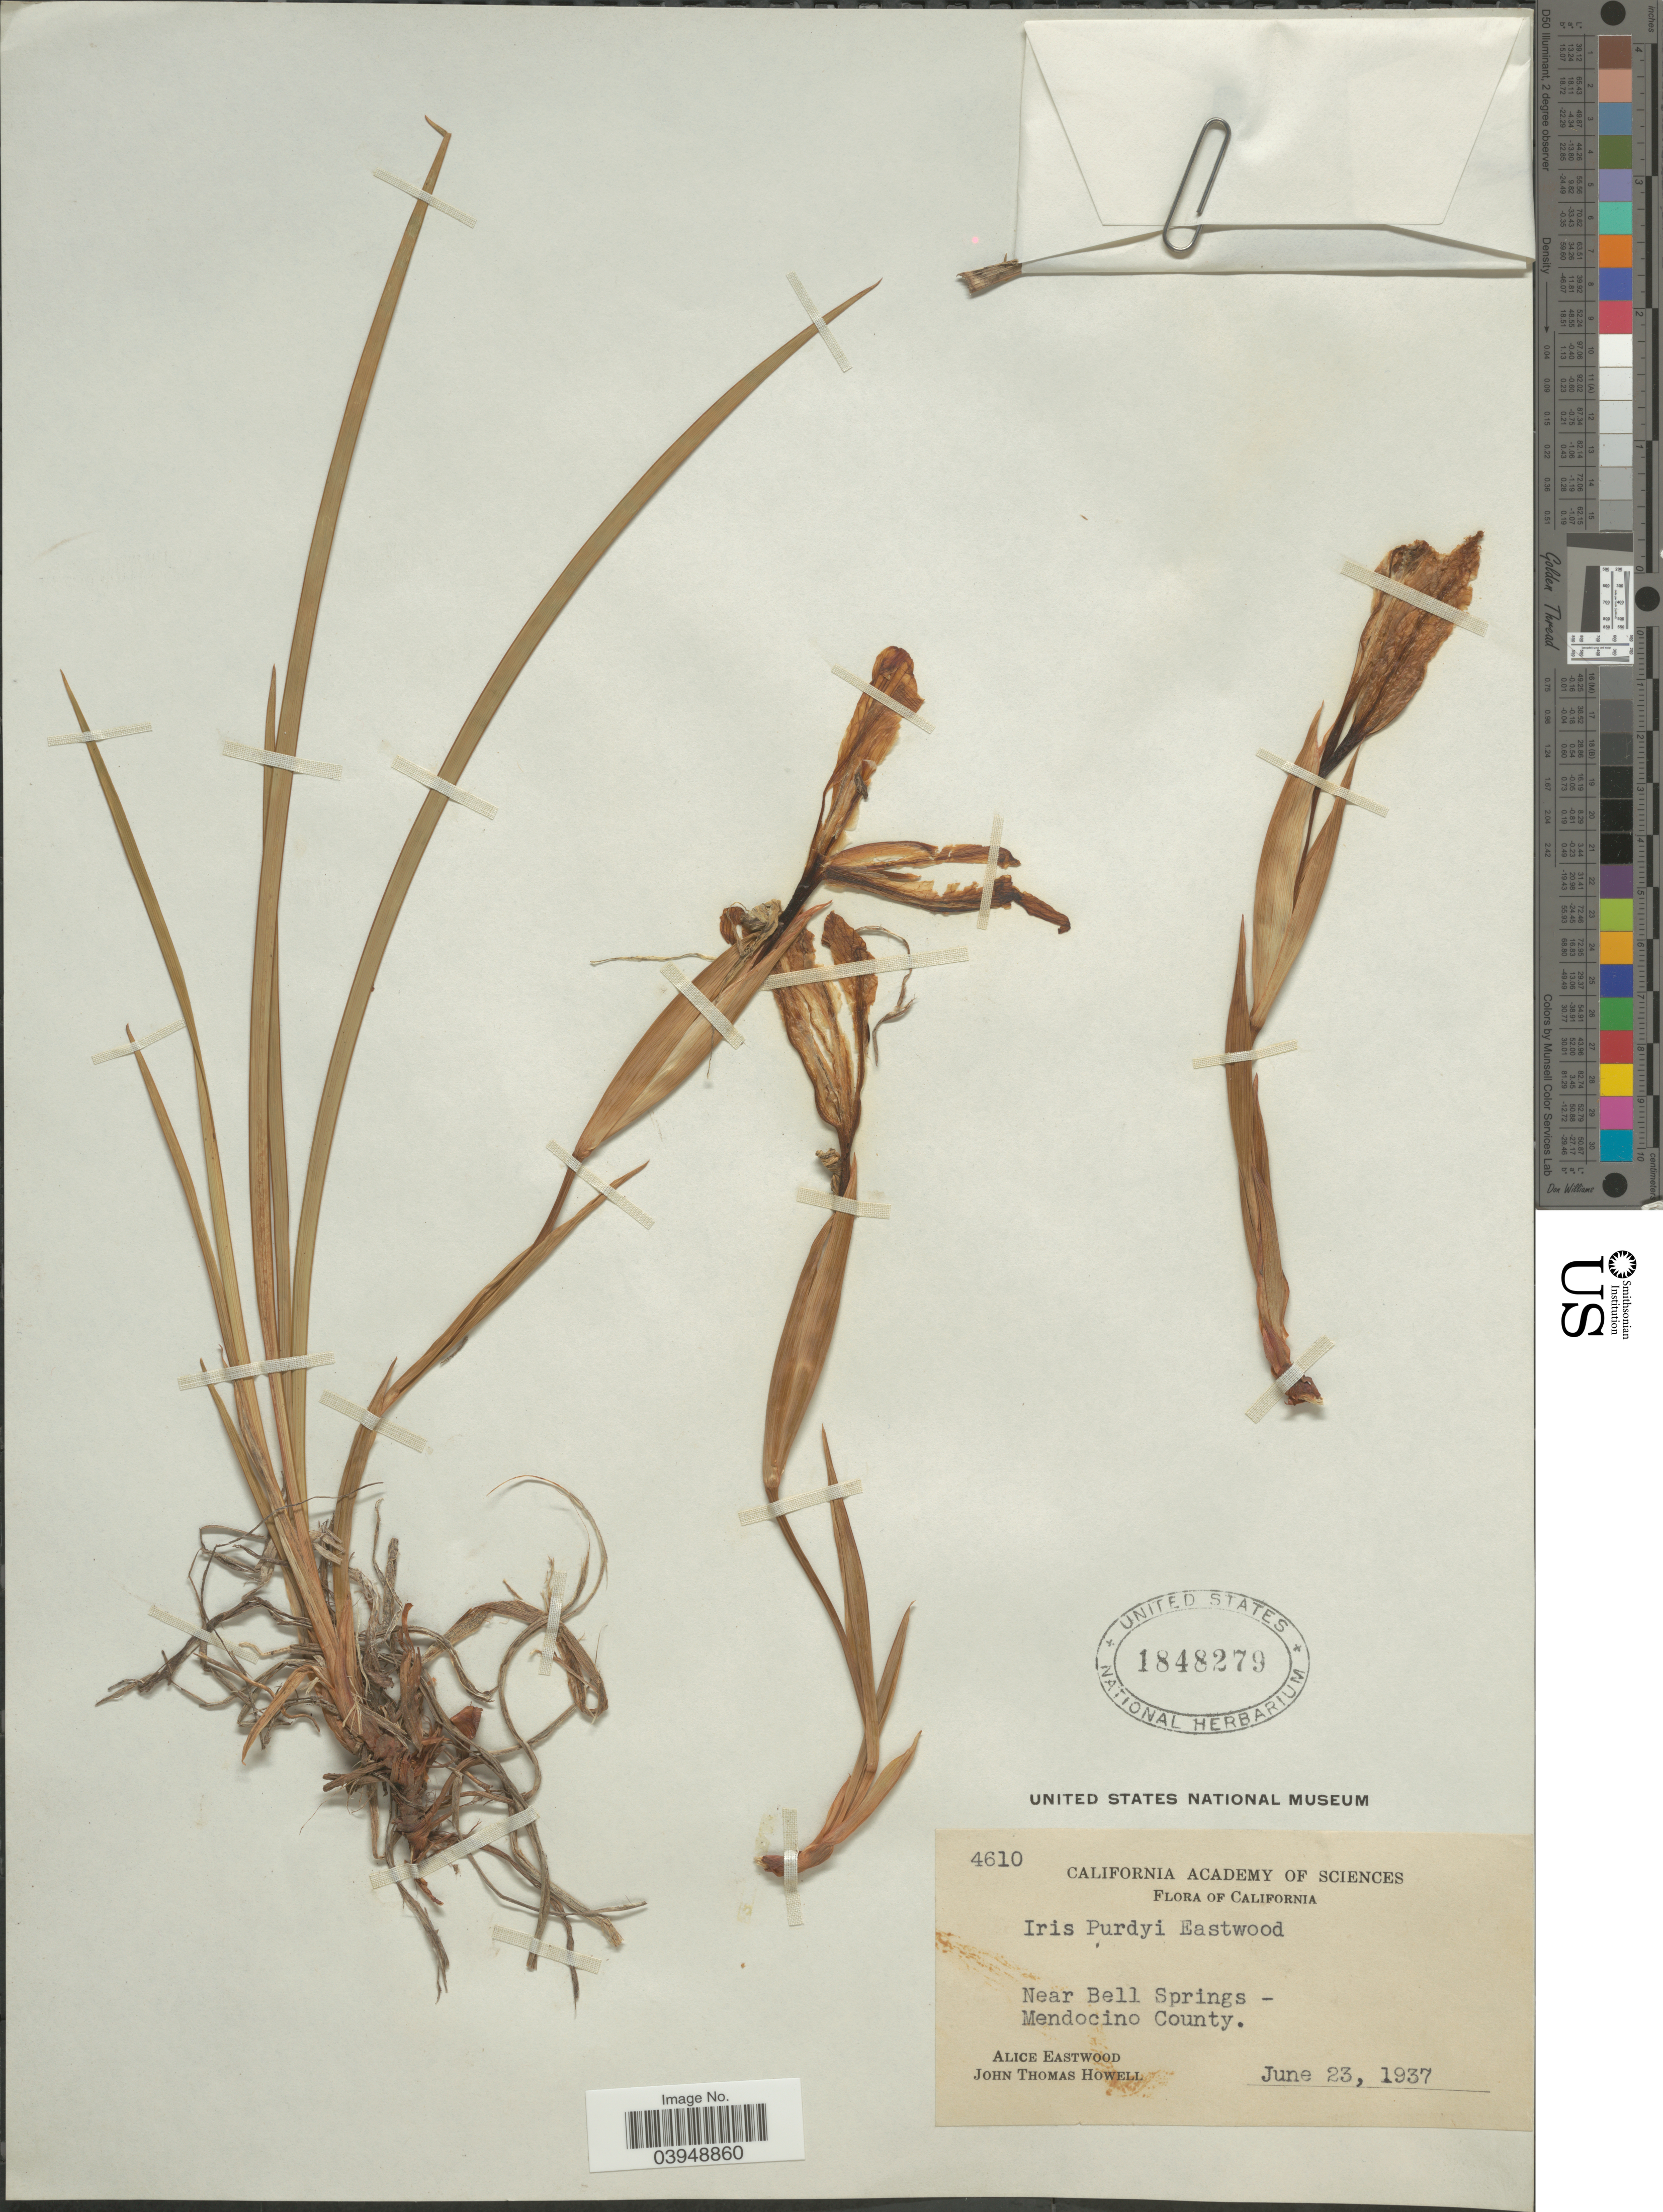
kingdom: Plantae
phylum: Tracheophyta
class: Liliopsida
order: Asparagales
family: Iridaceae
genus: Iris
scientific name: Iris purdyi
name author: Eastw.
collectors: A. Eastwood & J. T. Howell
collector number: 4610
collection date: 1937-06-23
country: United States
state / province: California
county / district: Mendocino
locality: Near Bell Springs - Mendocino County.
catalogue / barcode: US 1848279